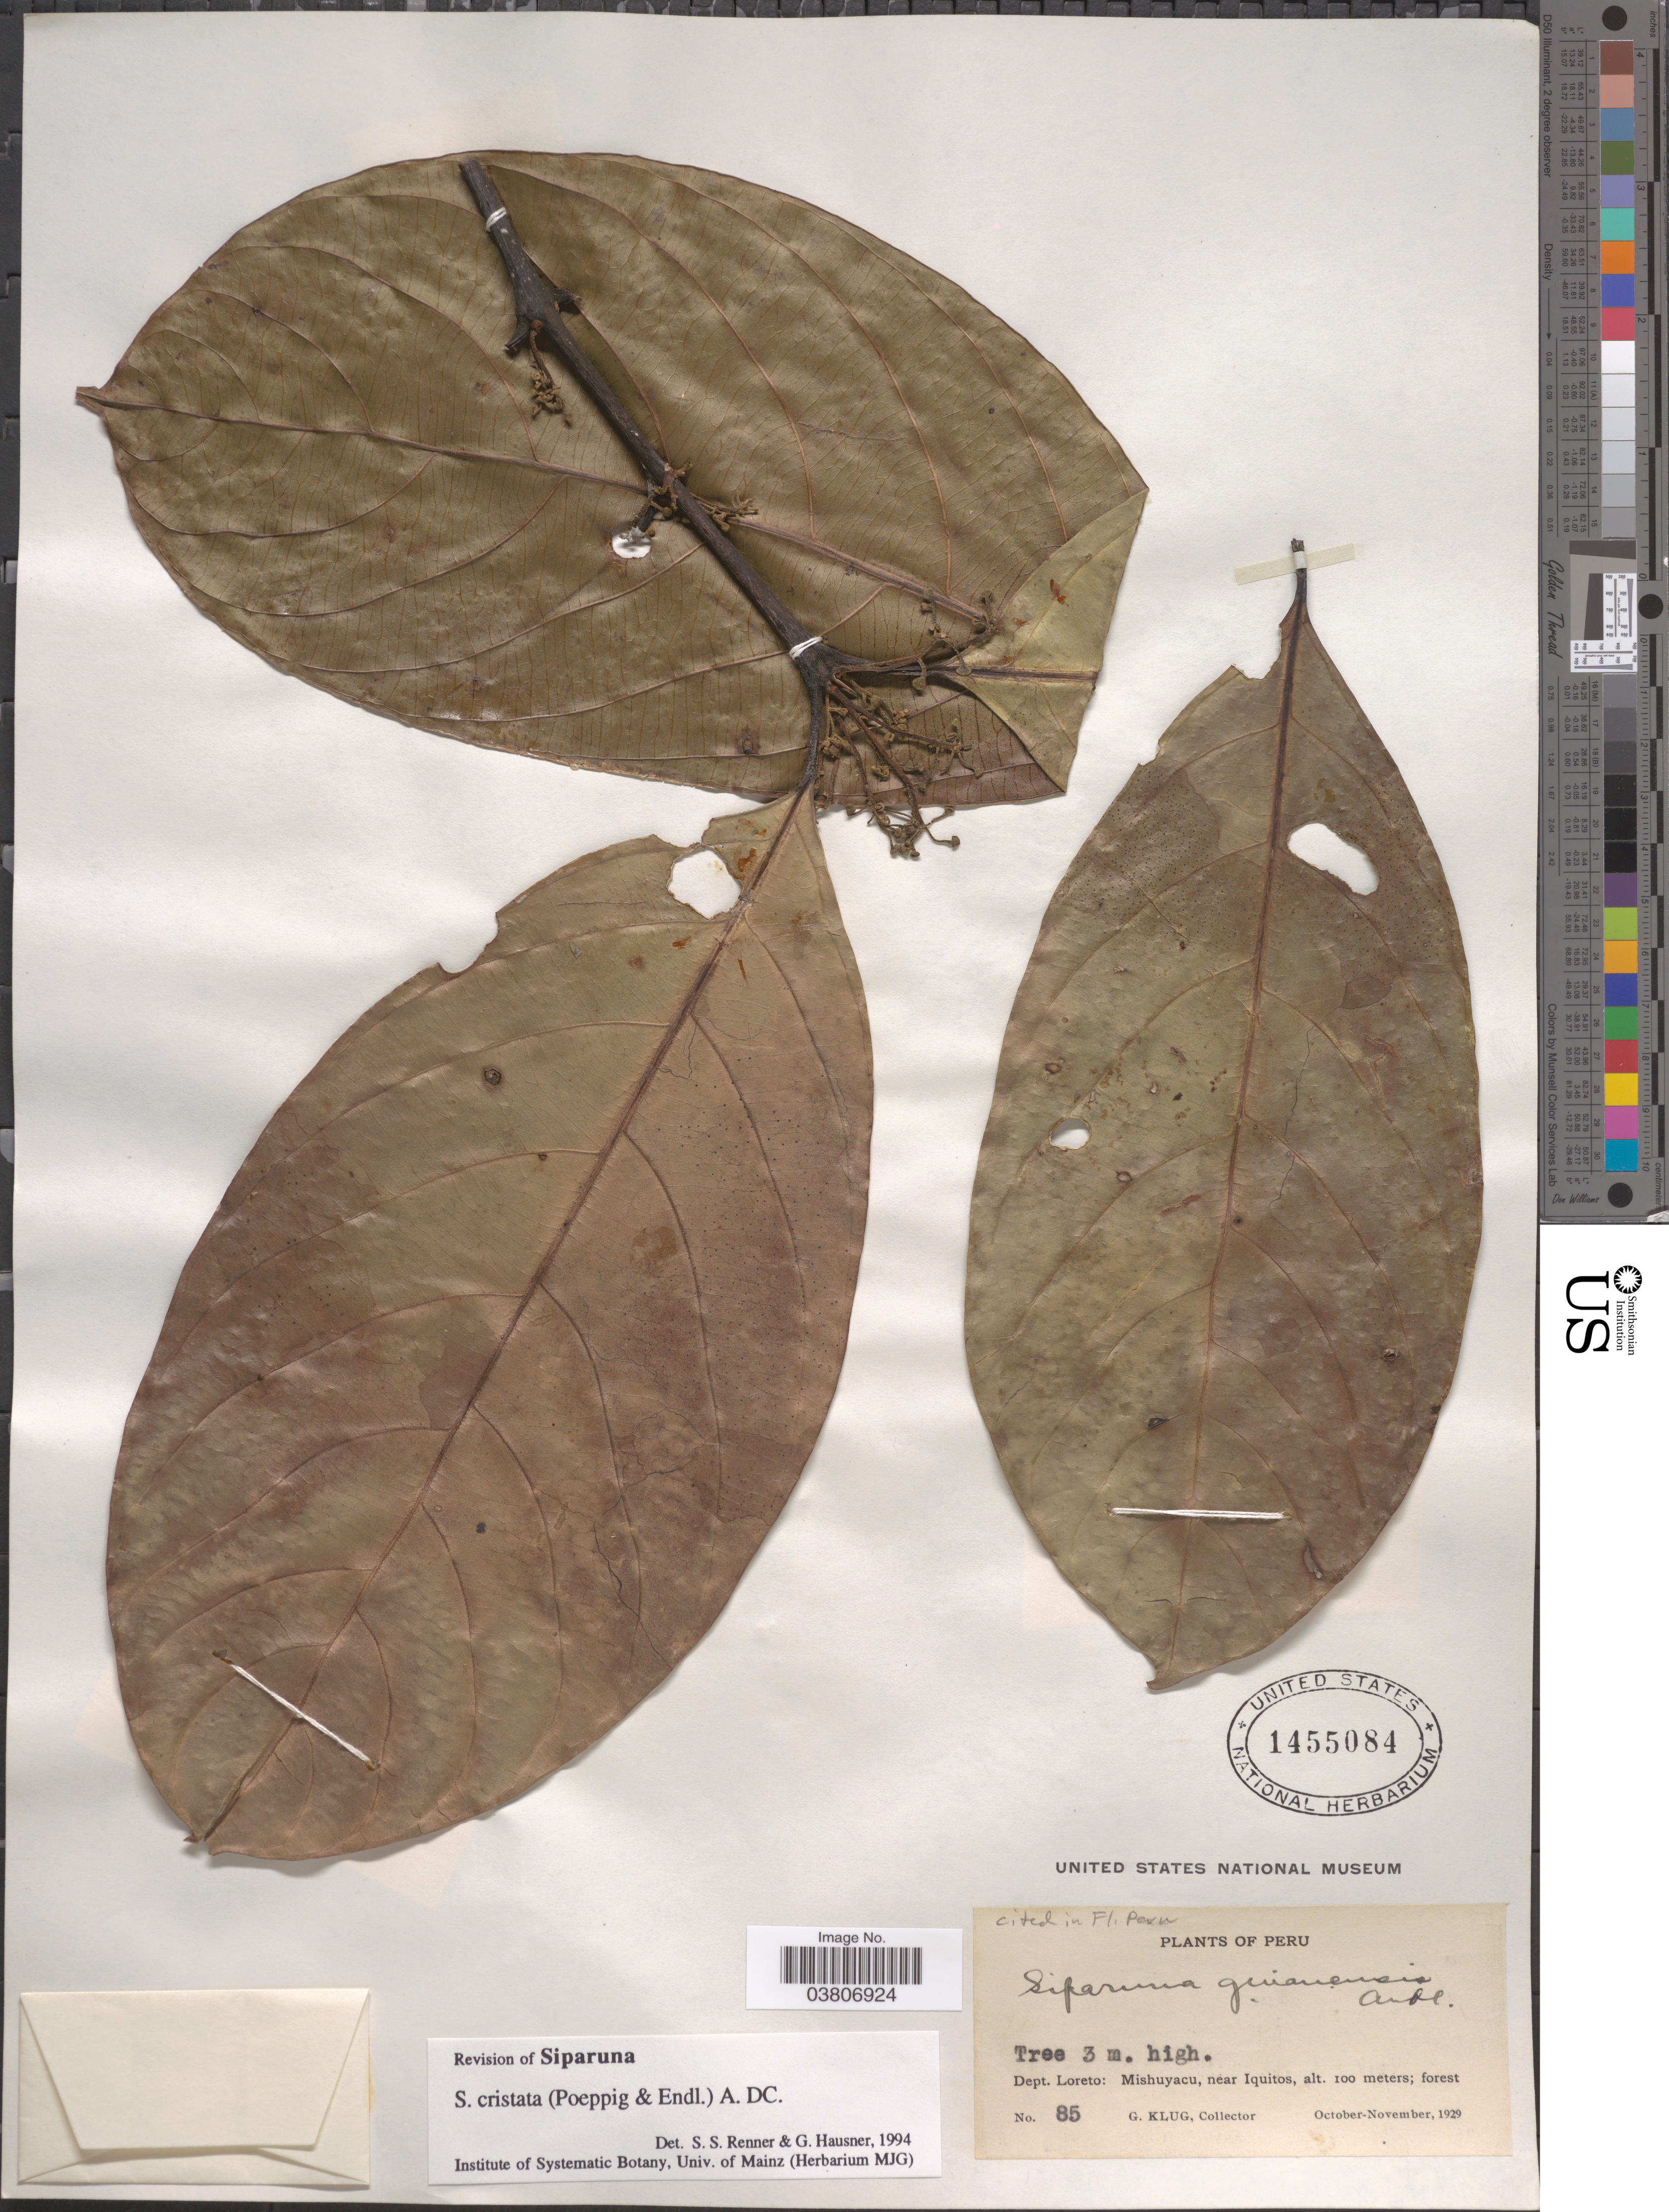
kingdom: Plantae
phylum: Tracheophyta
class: Magnoliopsida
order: Laurales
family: Siparunaceae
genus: Siparuna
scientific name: Siparuna cristata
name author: (Poepp. & Endl.) A. DC.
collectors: G. Klug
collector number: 85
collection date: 1929-10/1929-11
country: Peru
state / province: Loreto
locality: Dept. Loreto: Mishuyacu, near Iquitos.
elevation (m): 100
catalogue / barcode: US 1455084